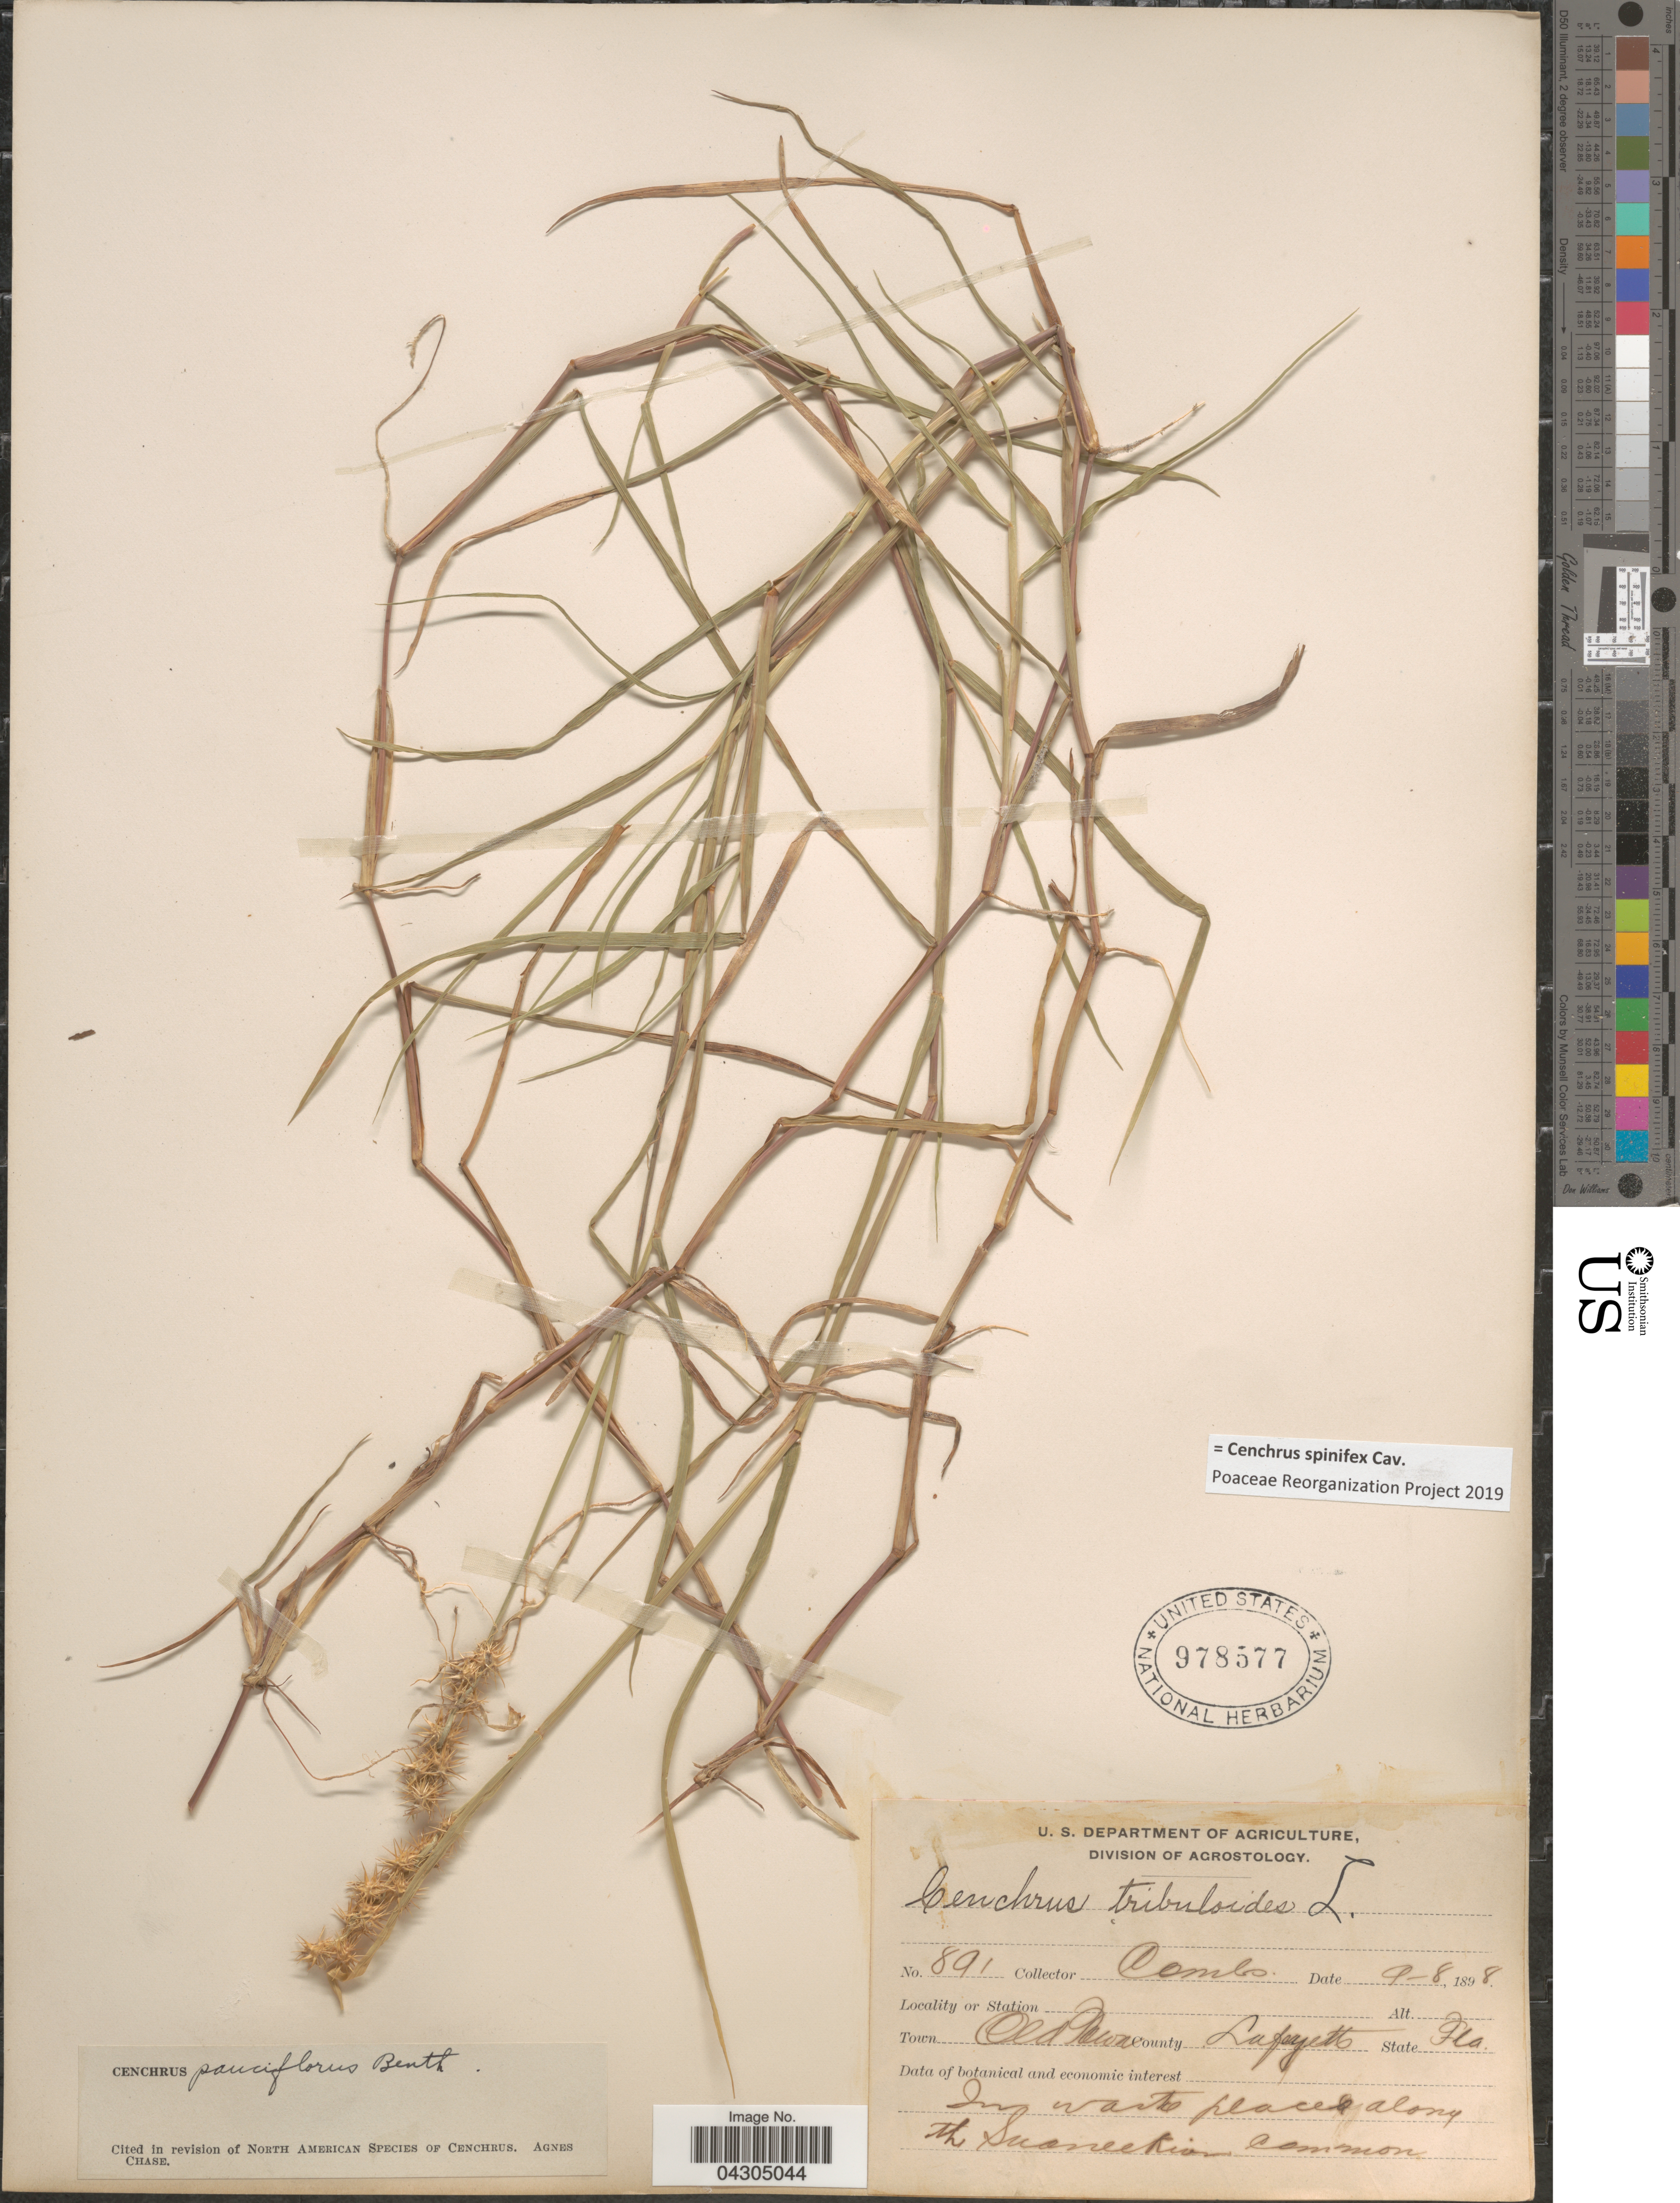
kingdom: Plantae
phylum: Tracheophyta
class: Liliopsida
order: Poales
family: Poaceae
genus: Cenchrus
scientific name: Cenchrus spinifex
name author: Cav.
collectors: -. Combs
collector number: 891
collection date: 1898-09-08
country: United States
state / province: Florida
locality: Town Old Town. County Lafayette. In waste places along he Suanee River.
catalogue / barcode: US 978577